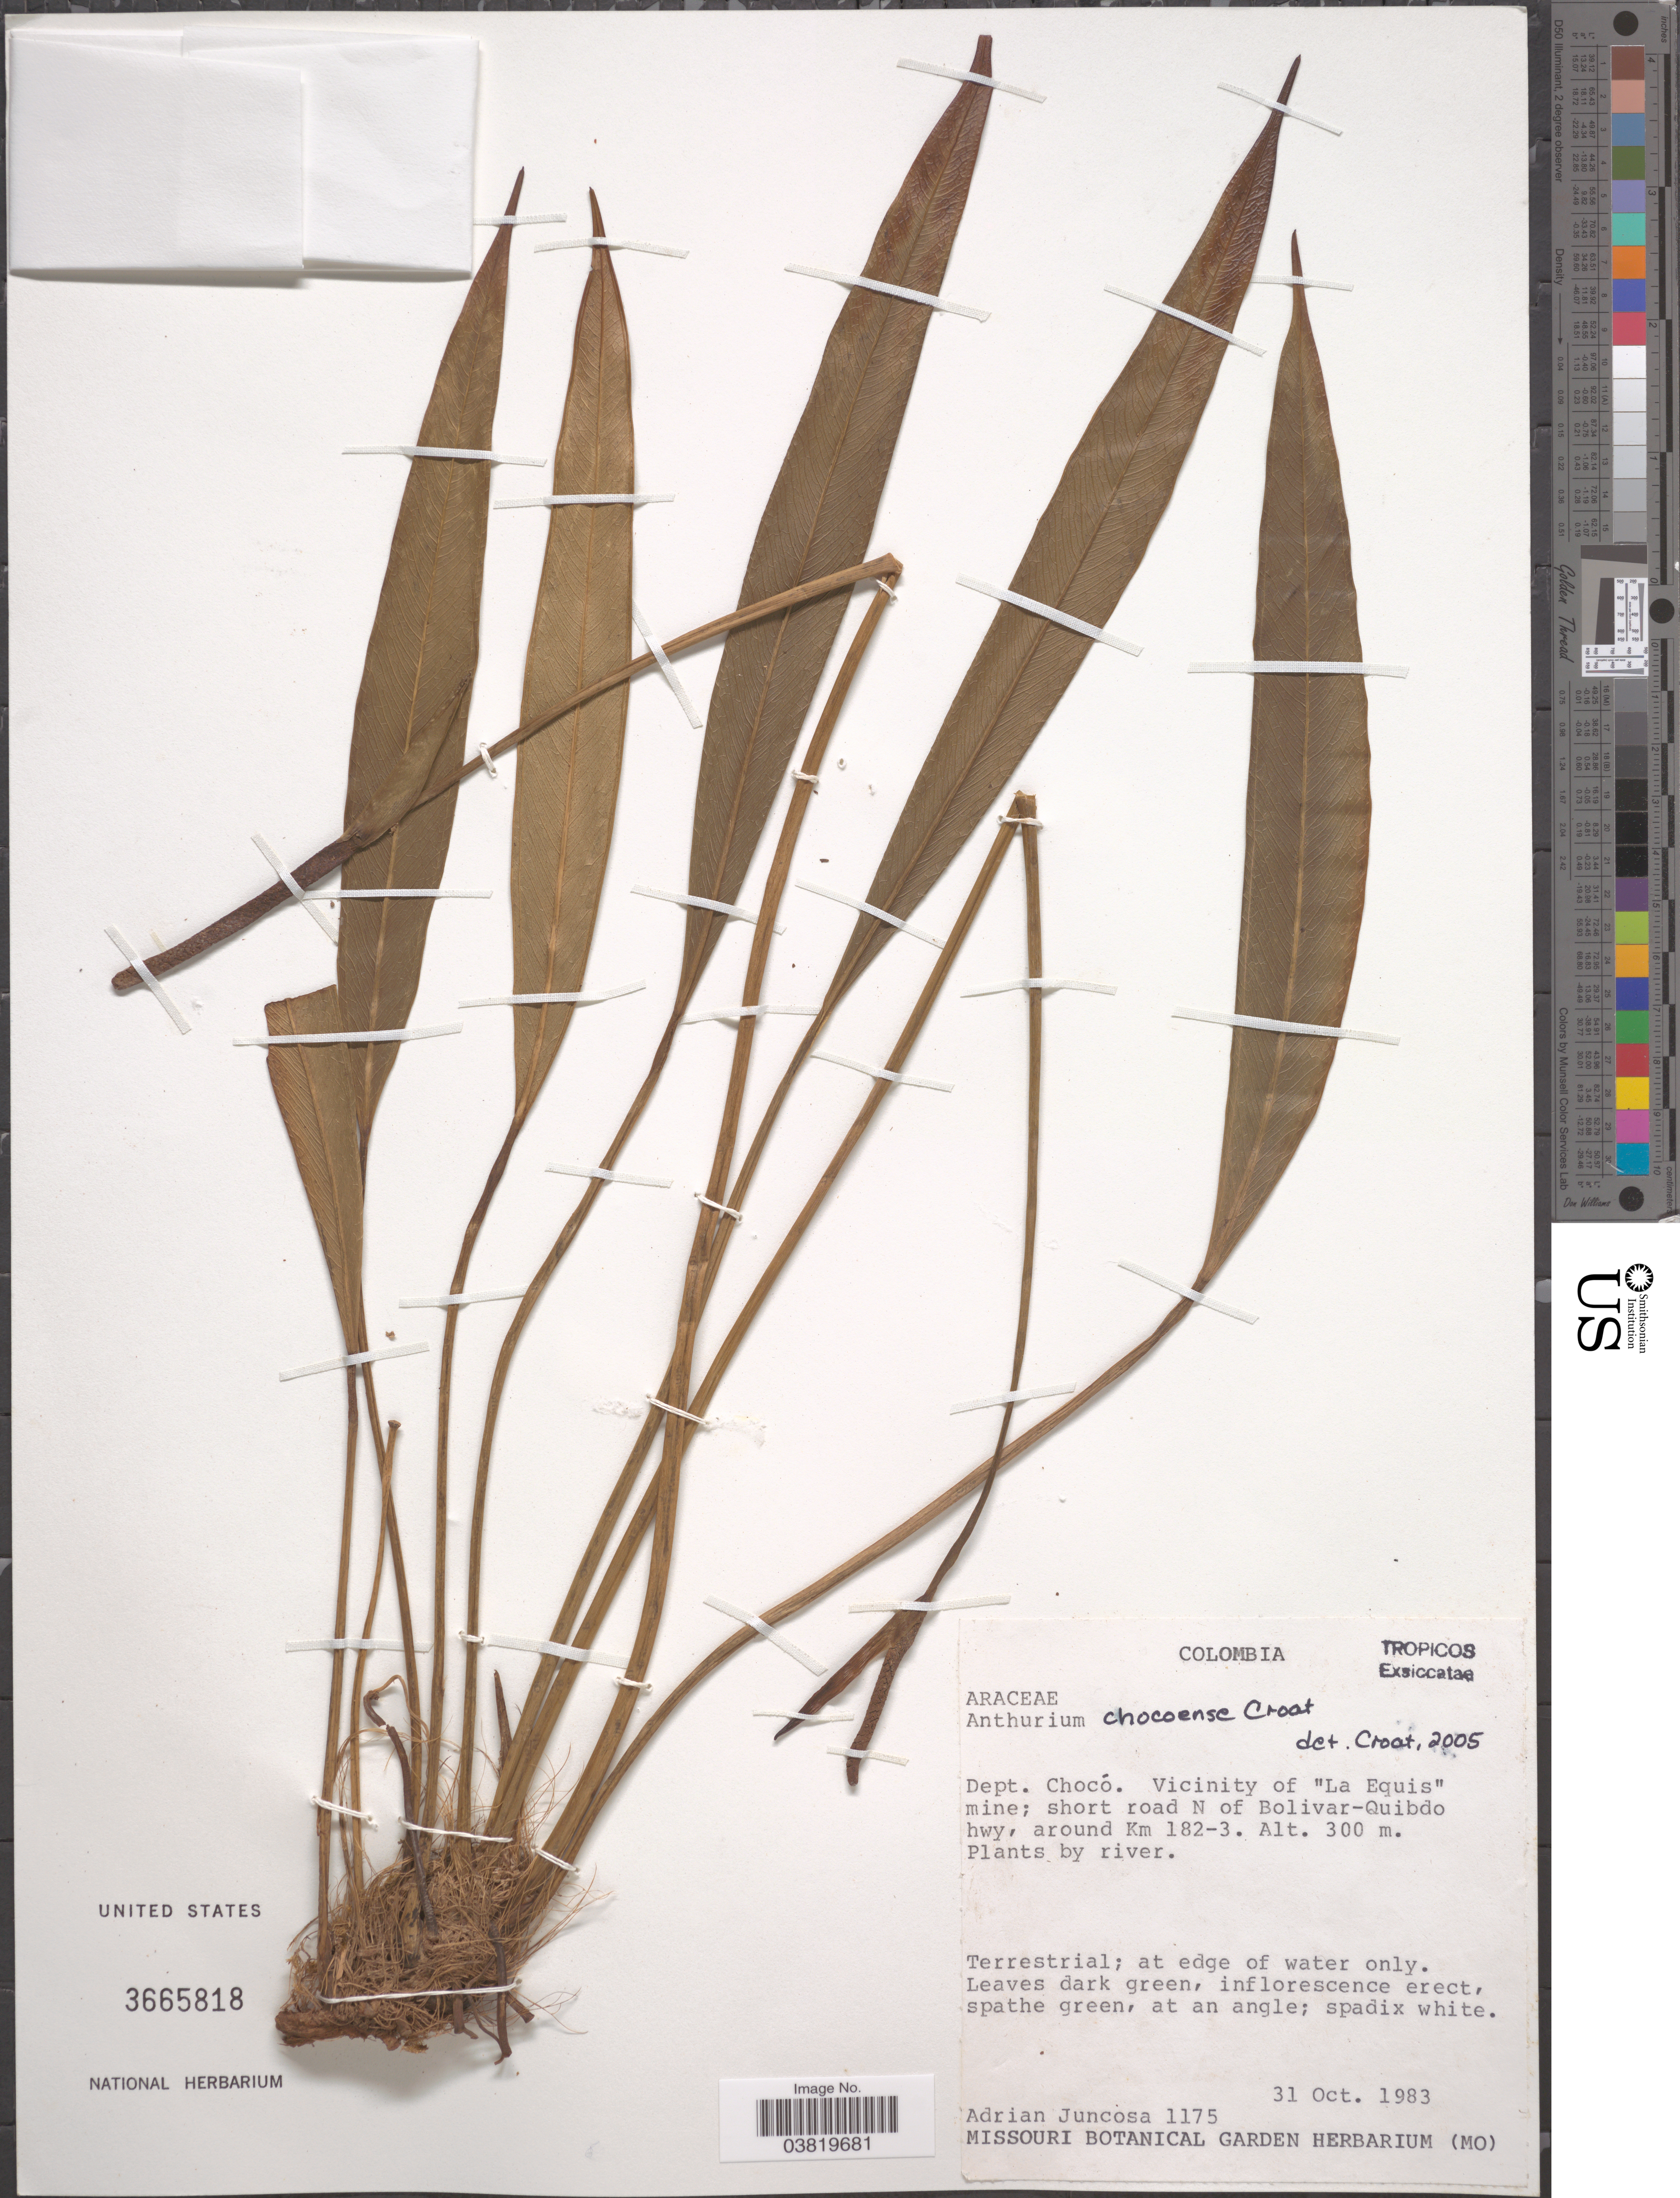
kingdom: Plantae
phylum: Tracheophyta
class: Liliopsida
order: Alismatales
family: Araceae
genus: Anthurium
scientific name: Anthurium chocoense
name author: Croat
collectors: A. Juncosa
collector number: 1175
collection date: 1983-10-31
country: Colombia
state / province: Chocó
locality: Dept. Chocó. Vicinity of "La Equis" mine; short road N of Bolivar-Quibdo hwy, around Km 182-3. Plants by river.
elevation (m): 300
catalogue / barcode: US 3665818